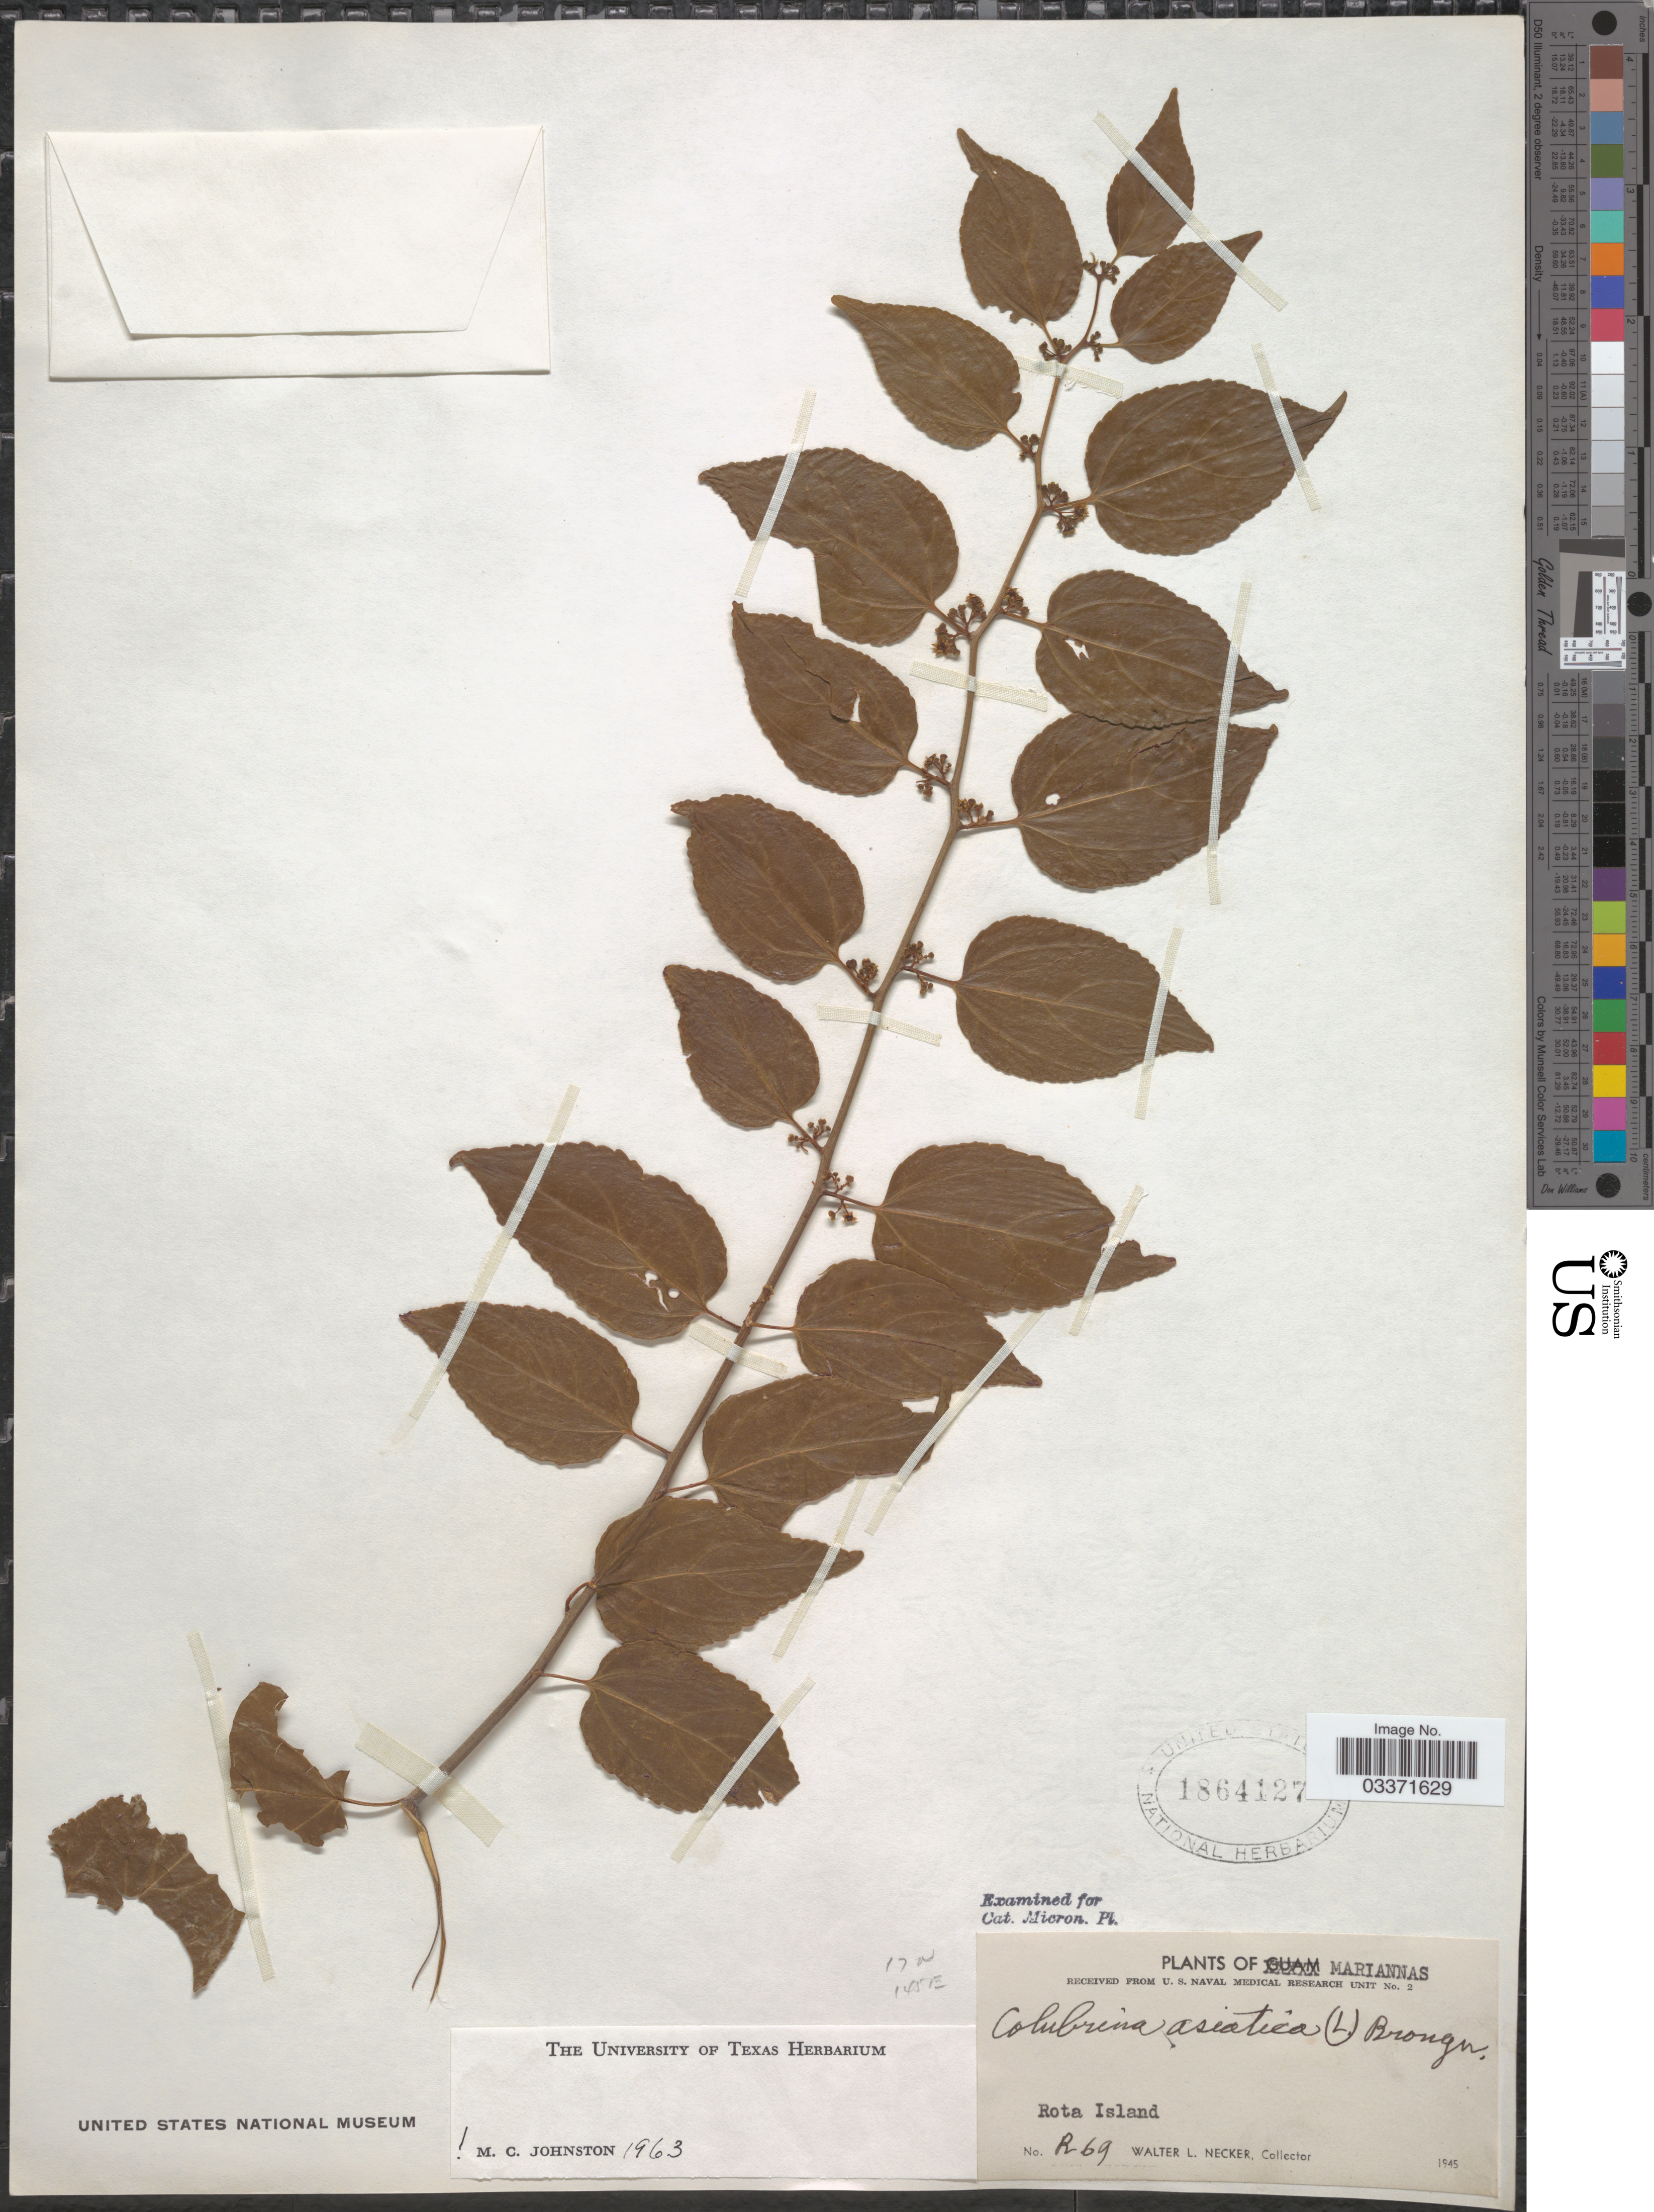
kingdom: Plantae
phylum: Tracheophyta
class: Magnoliopsida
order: Rosales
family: Rhamnaceae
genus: Colubrina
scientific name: Colubrina asiatica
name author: (L.) Brongn.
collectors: W. L. Necker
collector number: R69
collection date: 1945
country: Northern Mariana Islands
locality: Mariannas, Rota Island.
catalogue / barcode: US 1864127